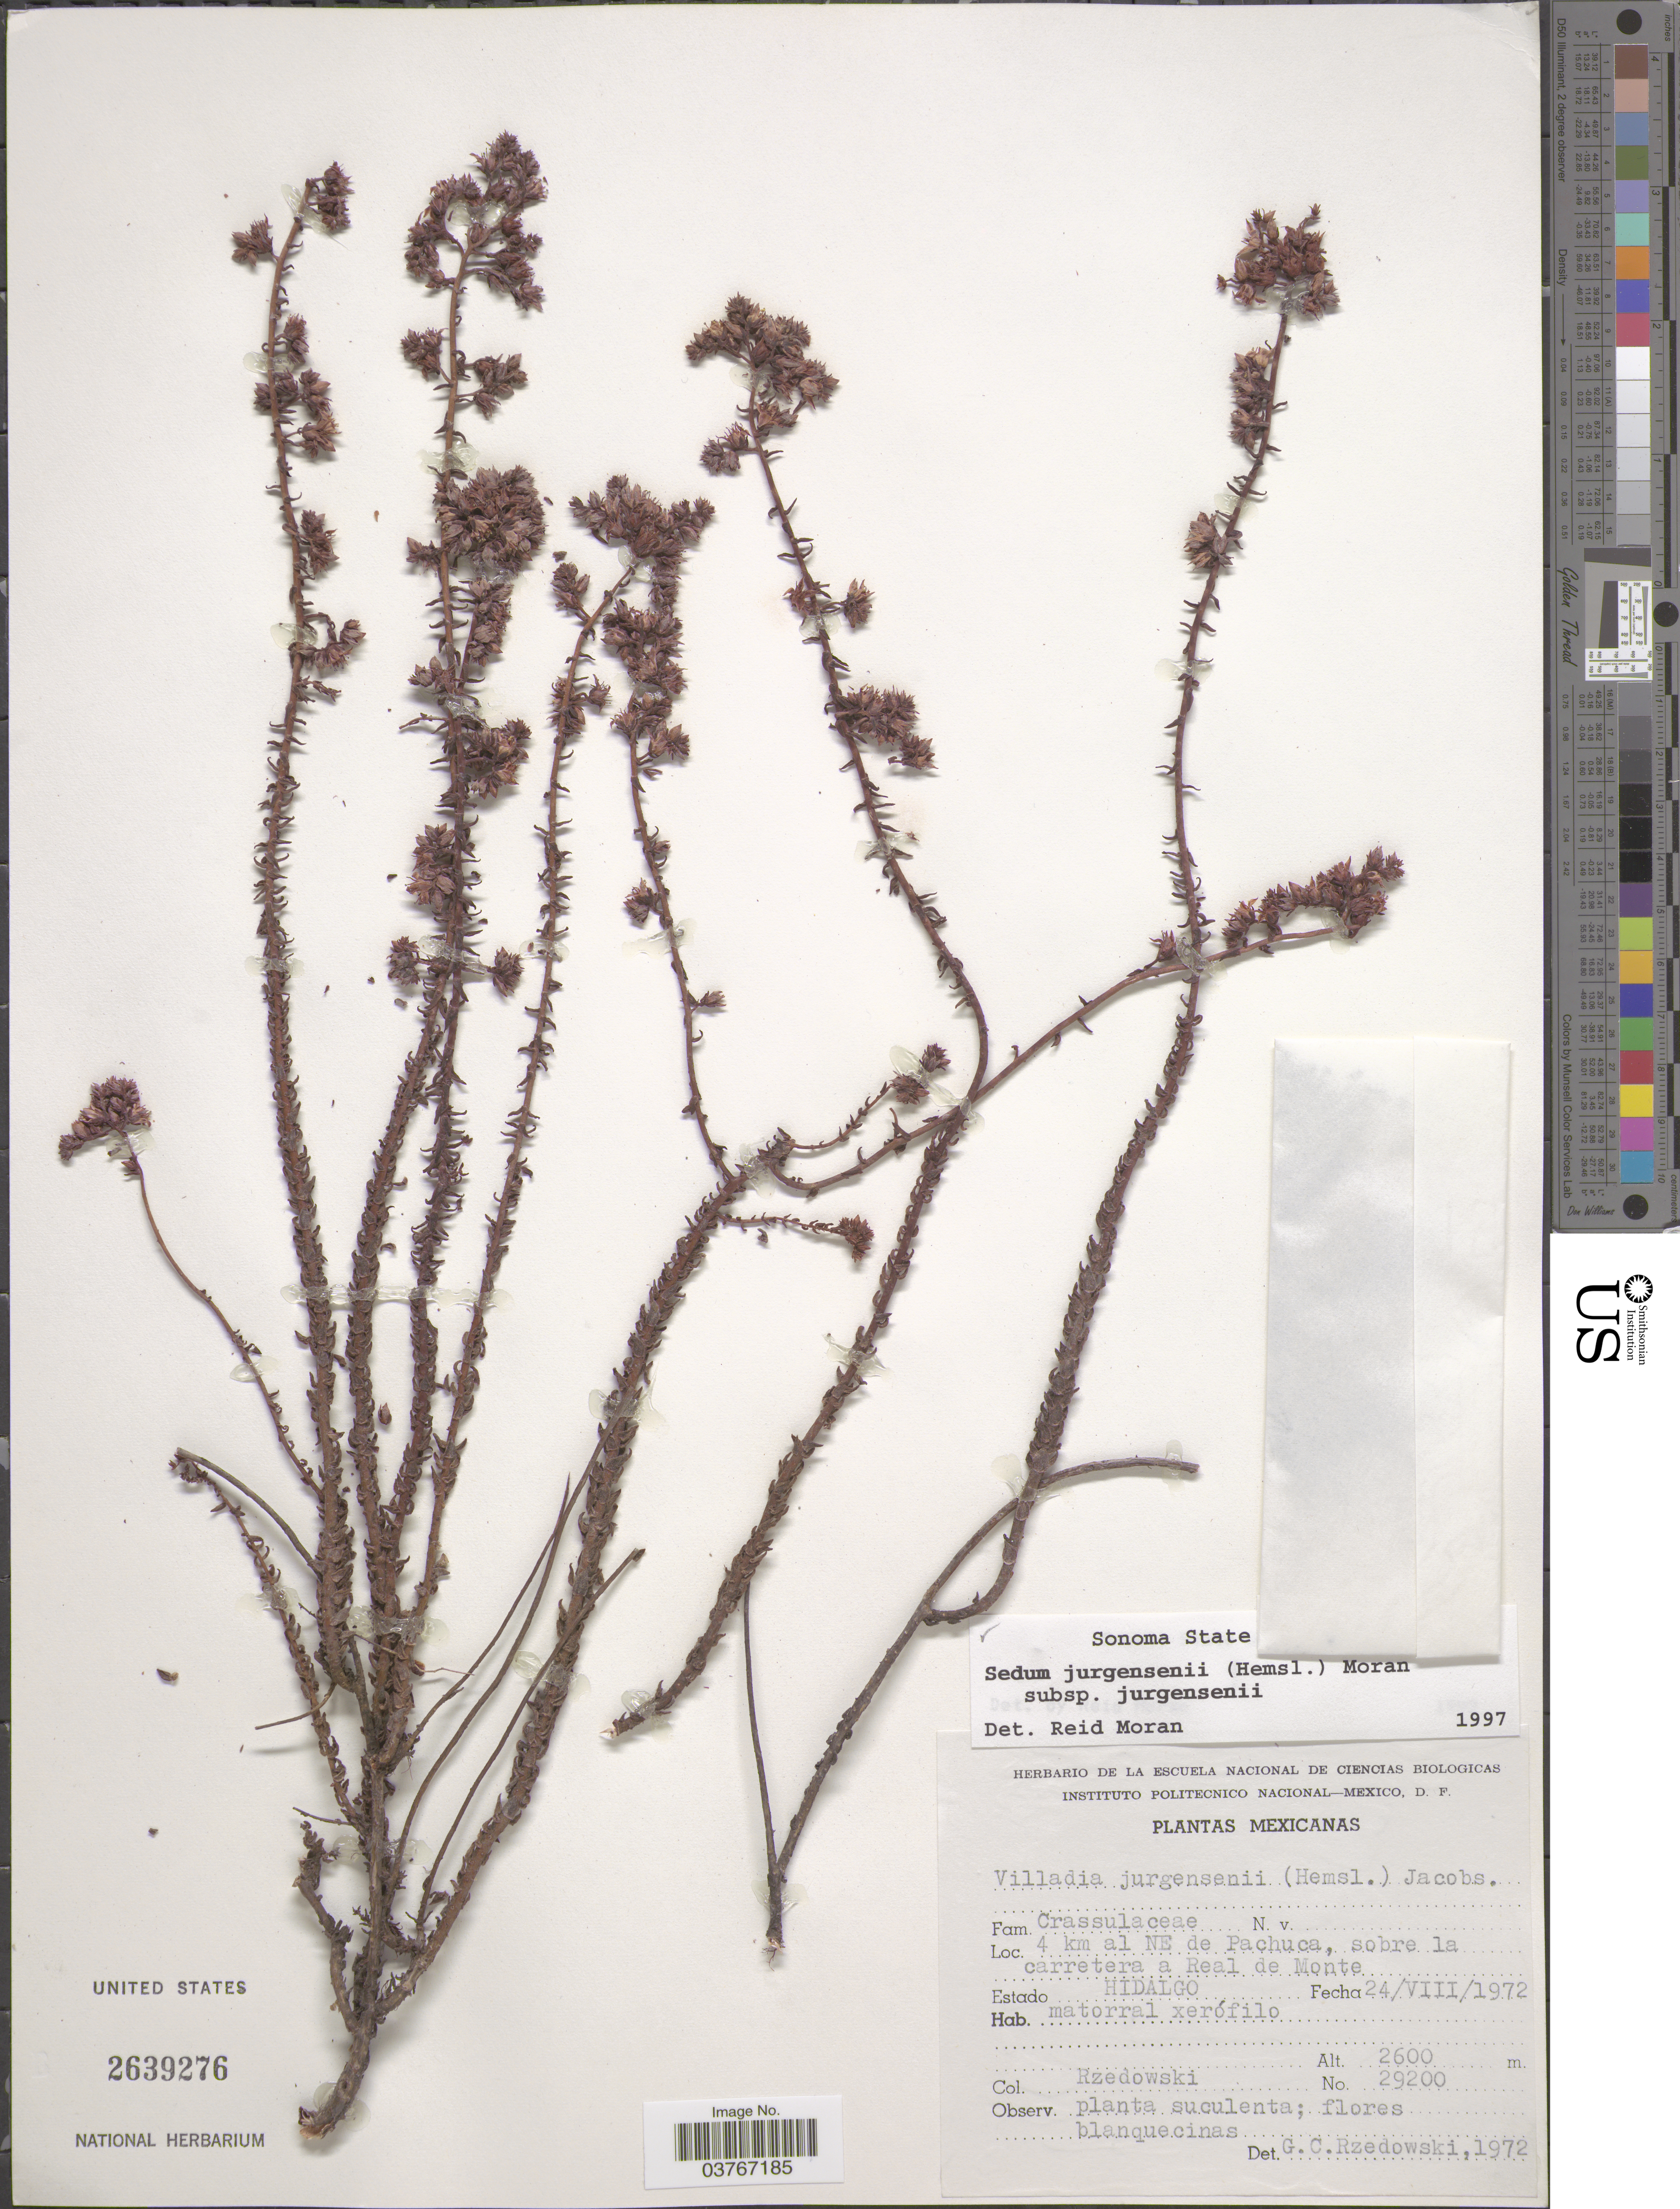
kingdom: Plantae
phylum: Tracheophyta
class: Magnoliopsida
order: Saxifragales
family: Crassulaceae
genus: Sedum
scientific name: Sedum jurgensenii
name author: (Hemsl.) Moran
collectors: Rzedowski, --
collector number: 29200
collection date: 1972-08-24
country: Mexico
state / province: Hidalgo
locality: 4 km al NE de Pachuca, sobre la carretera a Real de Monte.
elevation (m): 2600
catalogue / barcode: US 2639276